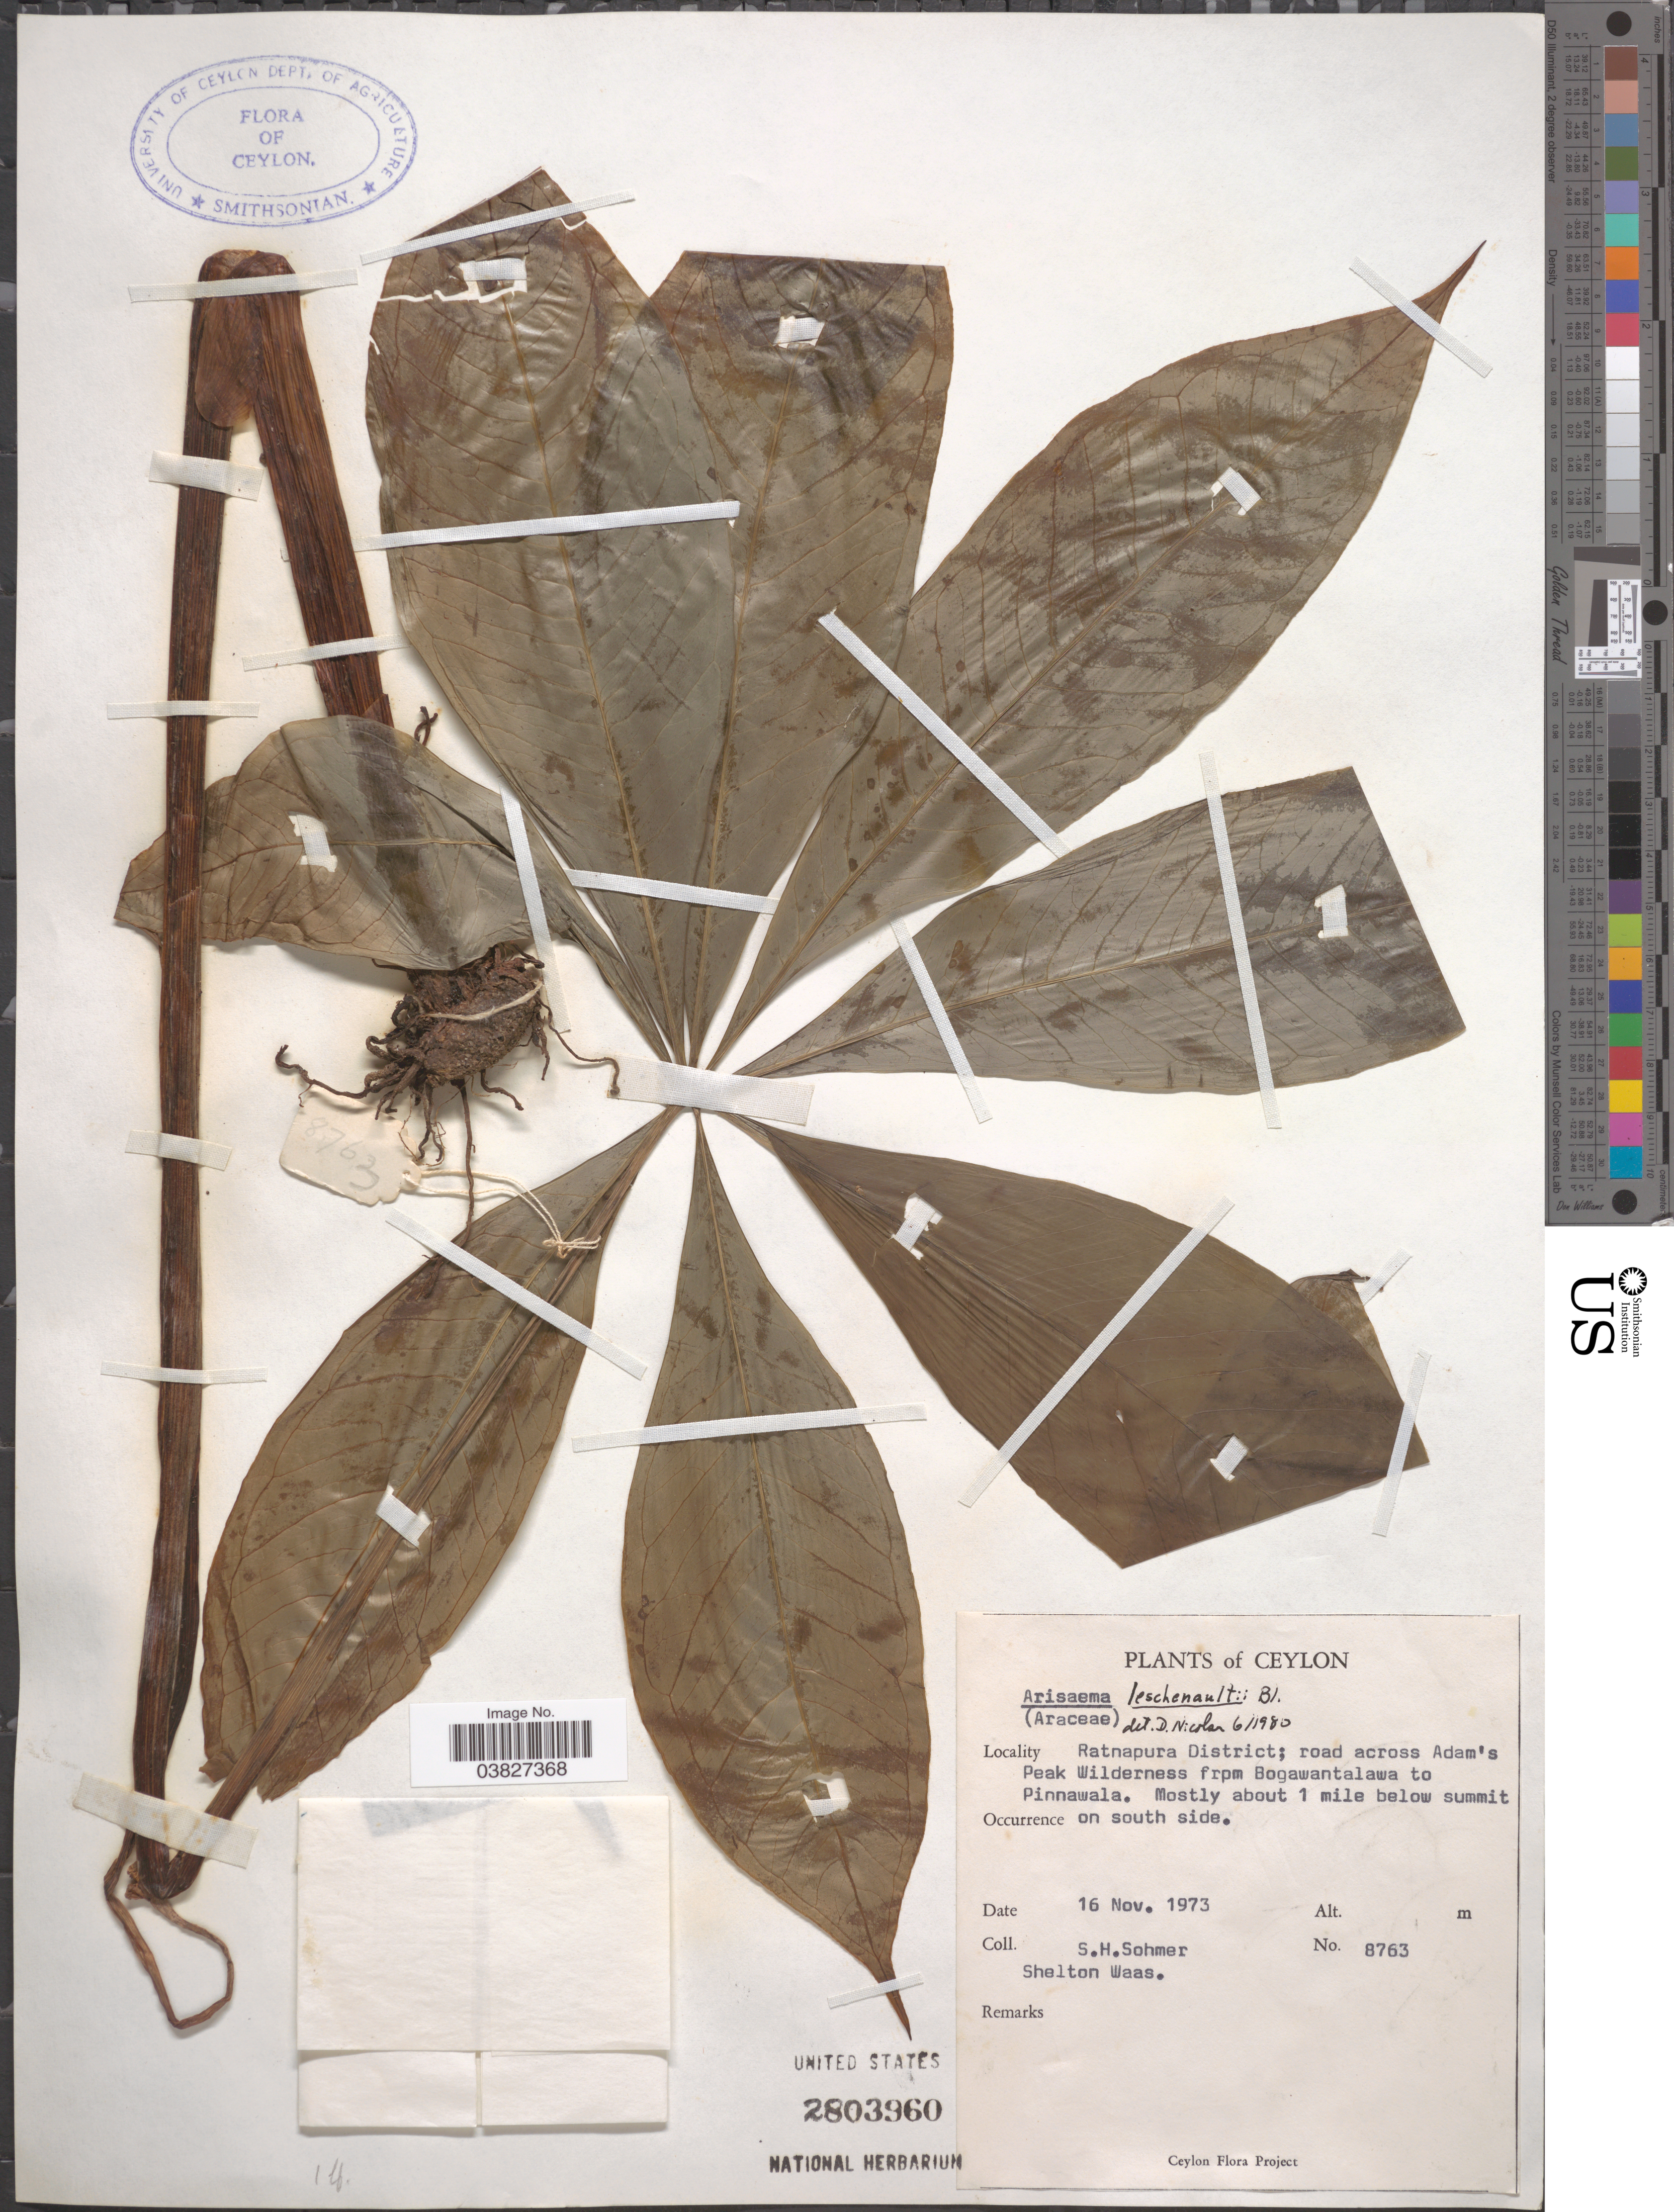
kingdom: Plantae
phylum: Tracheophyta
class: Liliopsida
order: Alismatales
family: Araceae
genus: Arisaema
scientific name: Arisaema leschenaultii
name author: Blume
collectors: S. H. Sohmer & S. Waas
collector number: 8763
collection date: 1973-11-16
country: Sri Lanka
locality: Ceylon. Ratnapura District; road across Adam's Peak Wilderness from Bogawantalawa to Pinnawala. Mostly about 1 mile below summit on south side.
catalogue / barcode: US 2803960